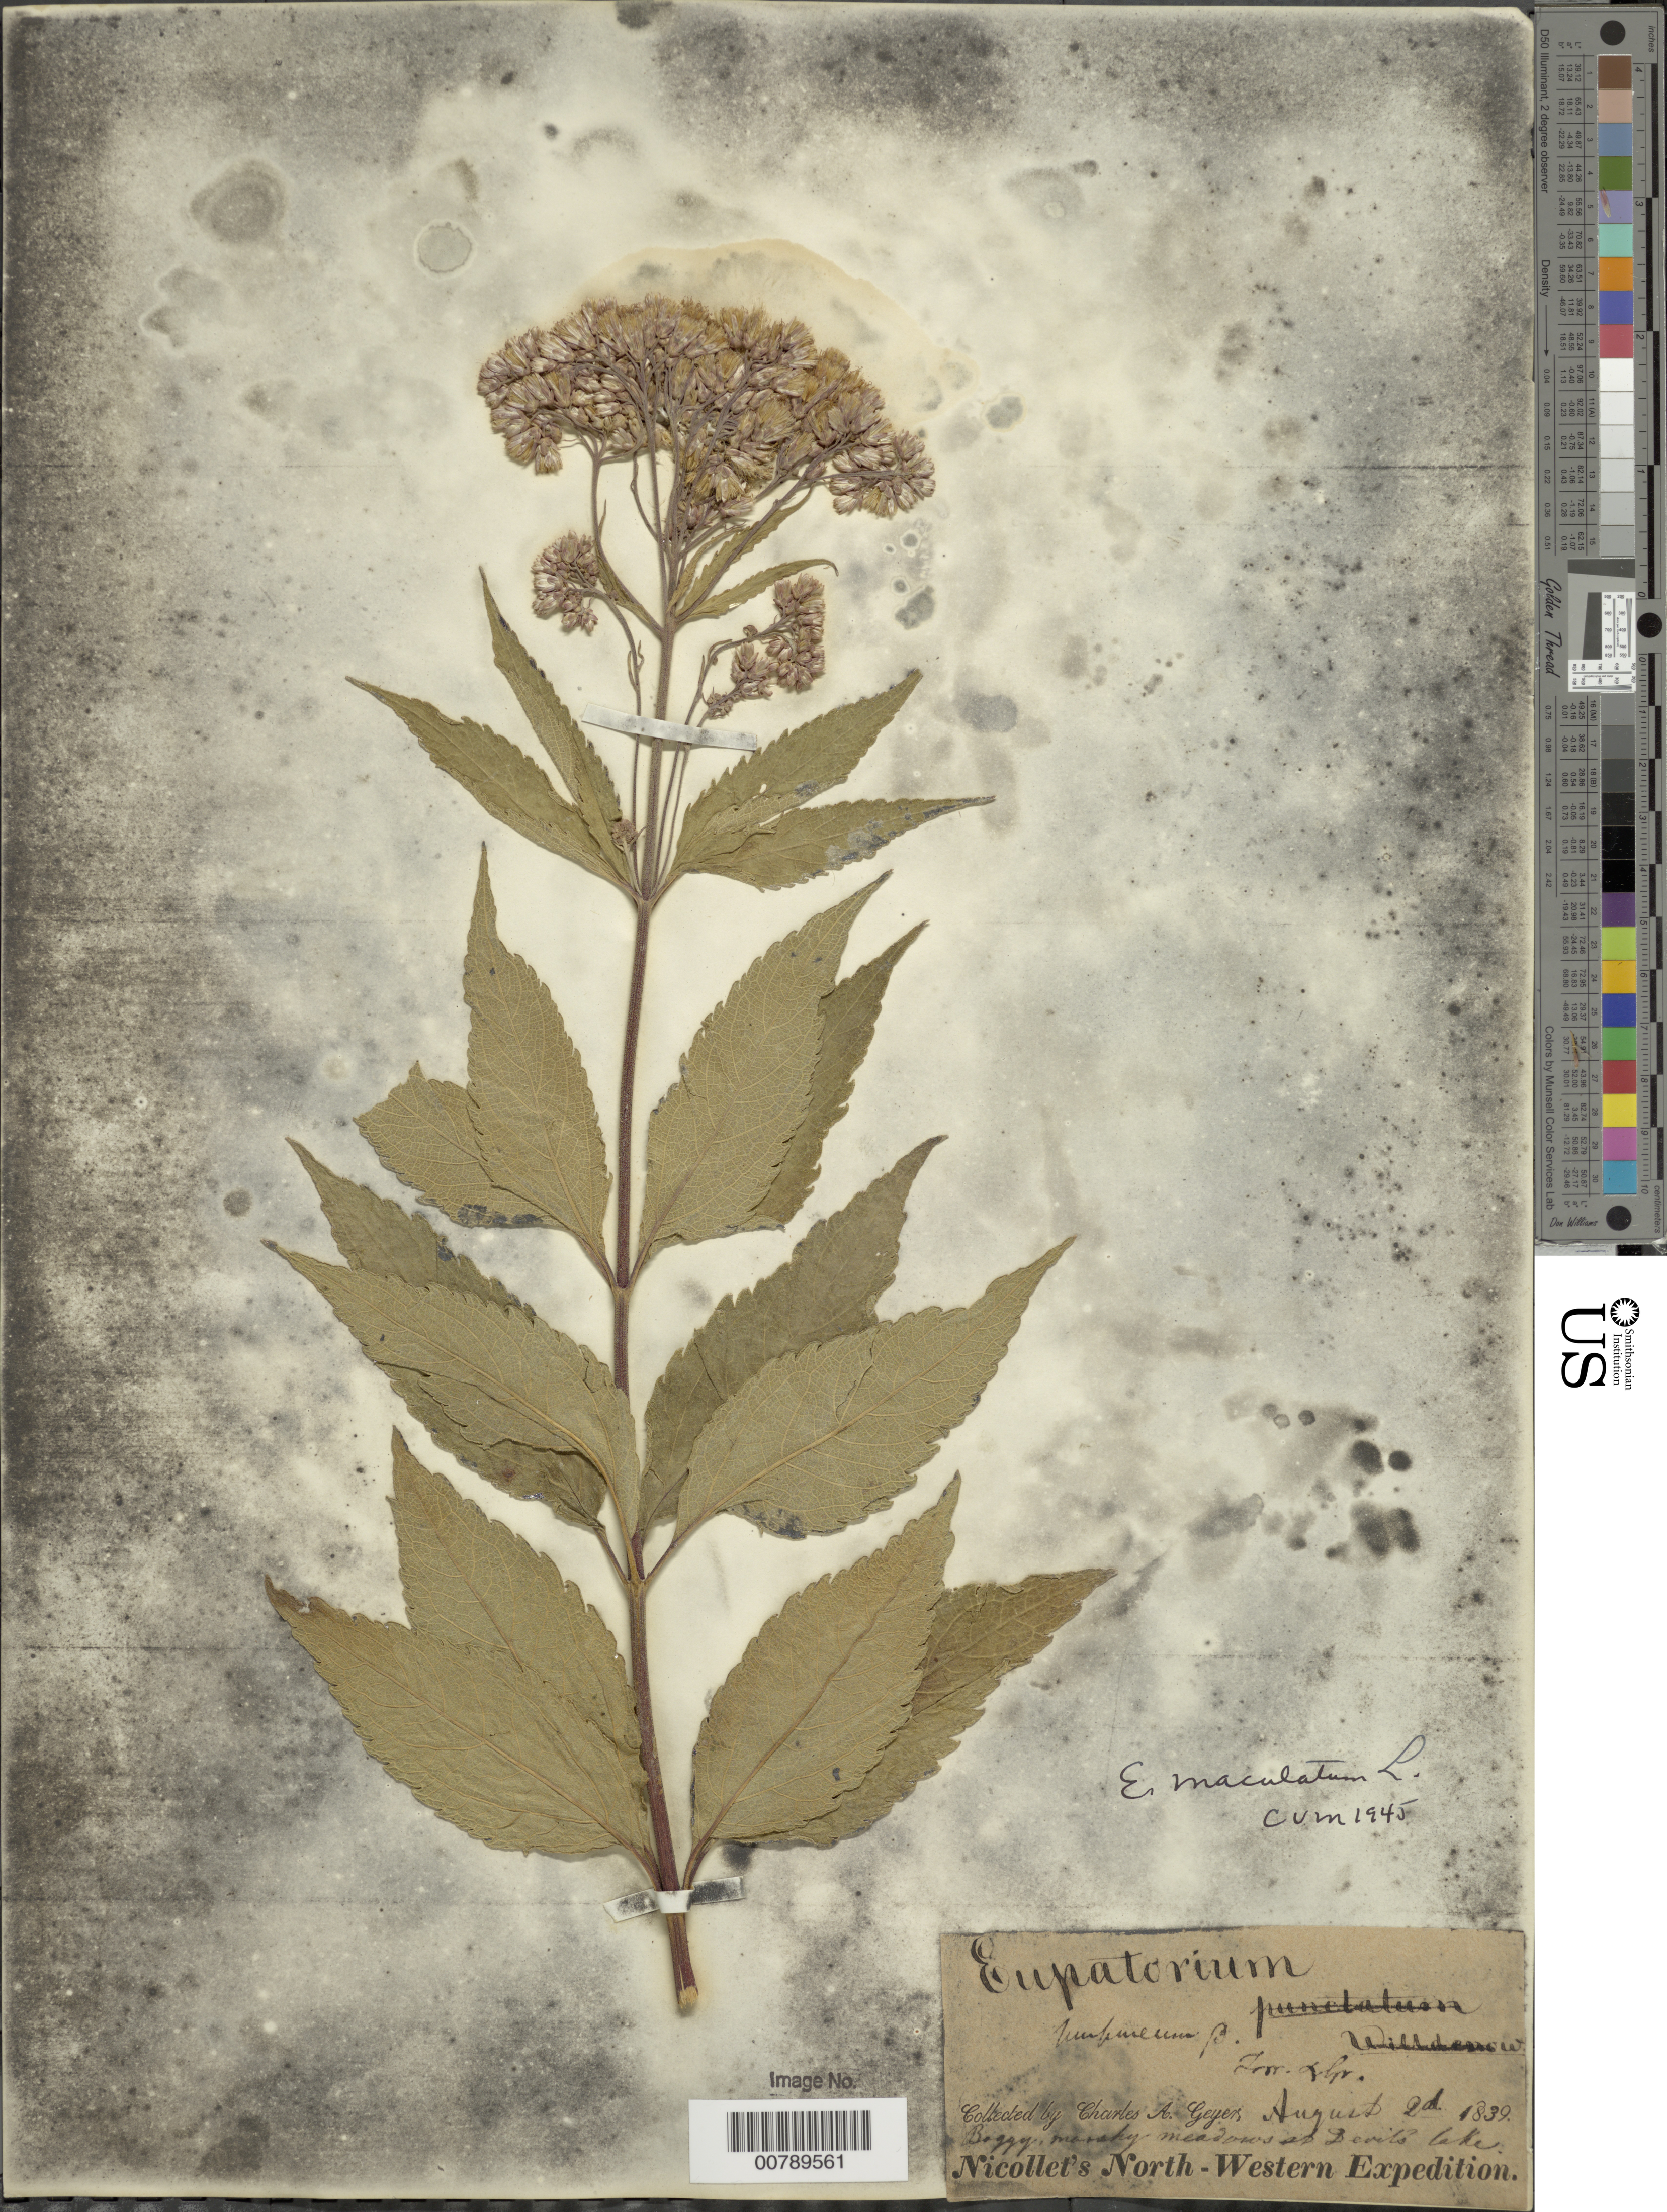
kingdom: Plantae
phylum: Tracheophyta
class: Magnoliopsida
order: Asterales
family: Asteraceae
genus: Eupatorium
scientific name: Eupatorium maculatum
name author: L.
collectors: C. A. Geyer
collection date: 1839-08-02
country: United States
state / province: North Dakota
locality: Boggy, marshy meadows at Devils Lake, Nicollet's North Western Expedition